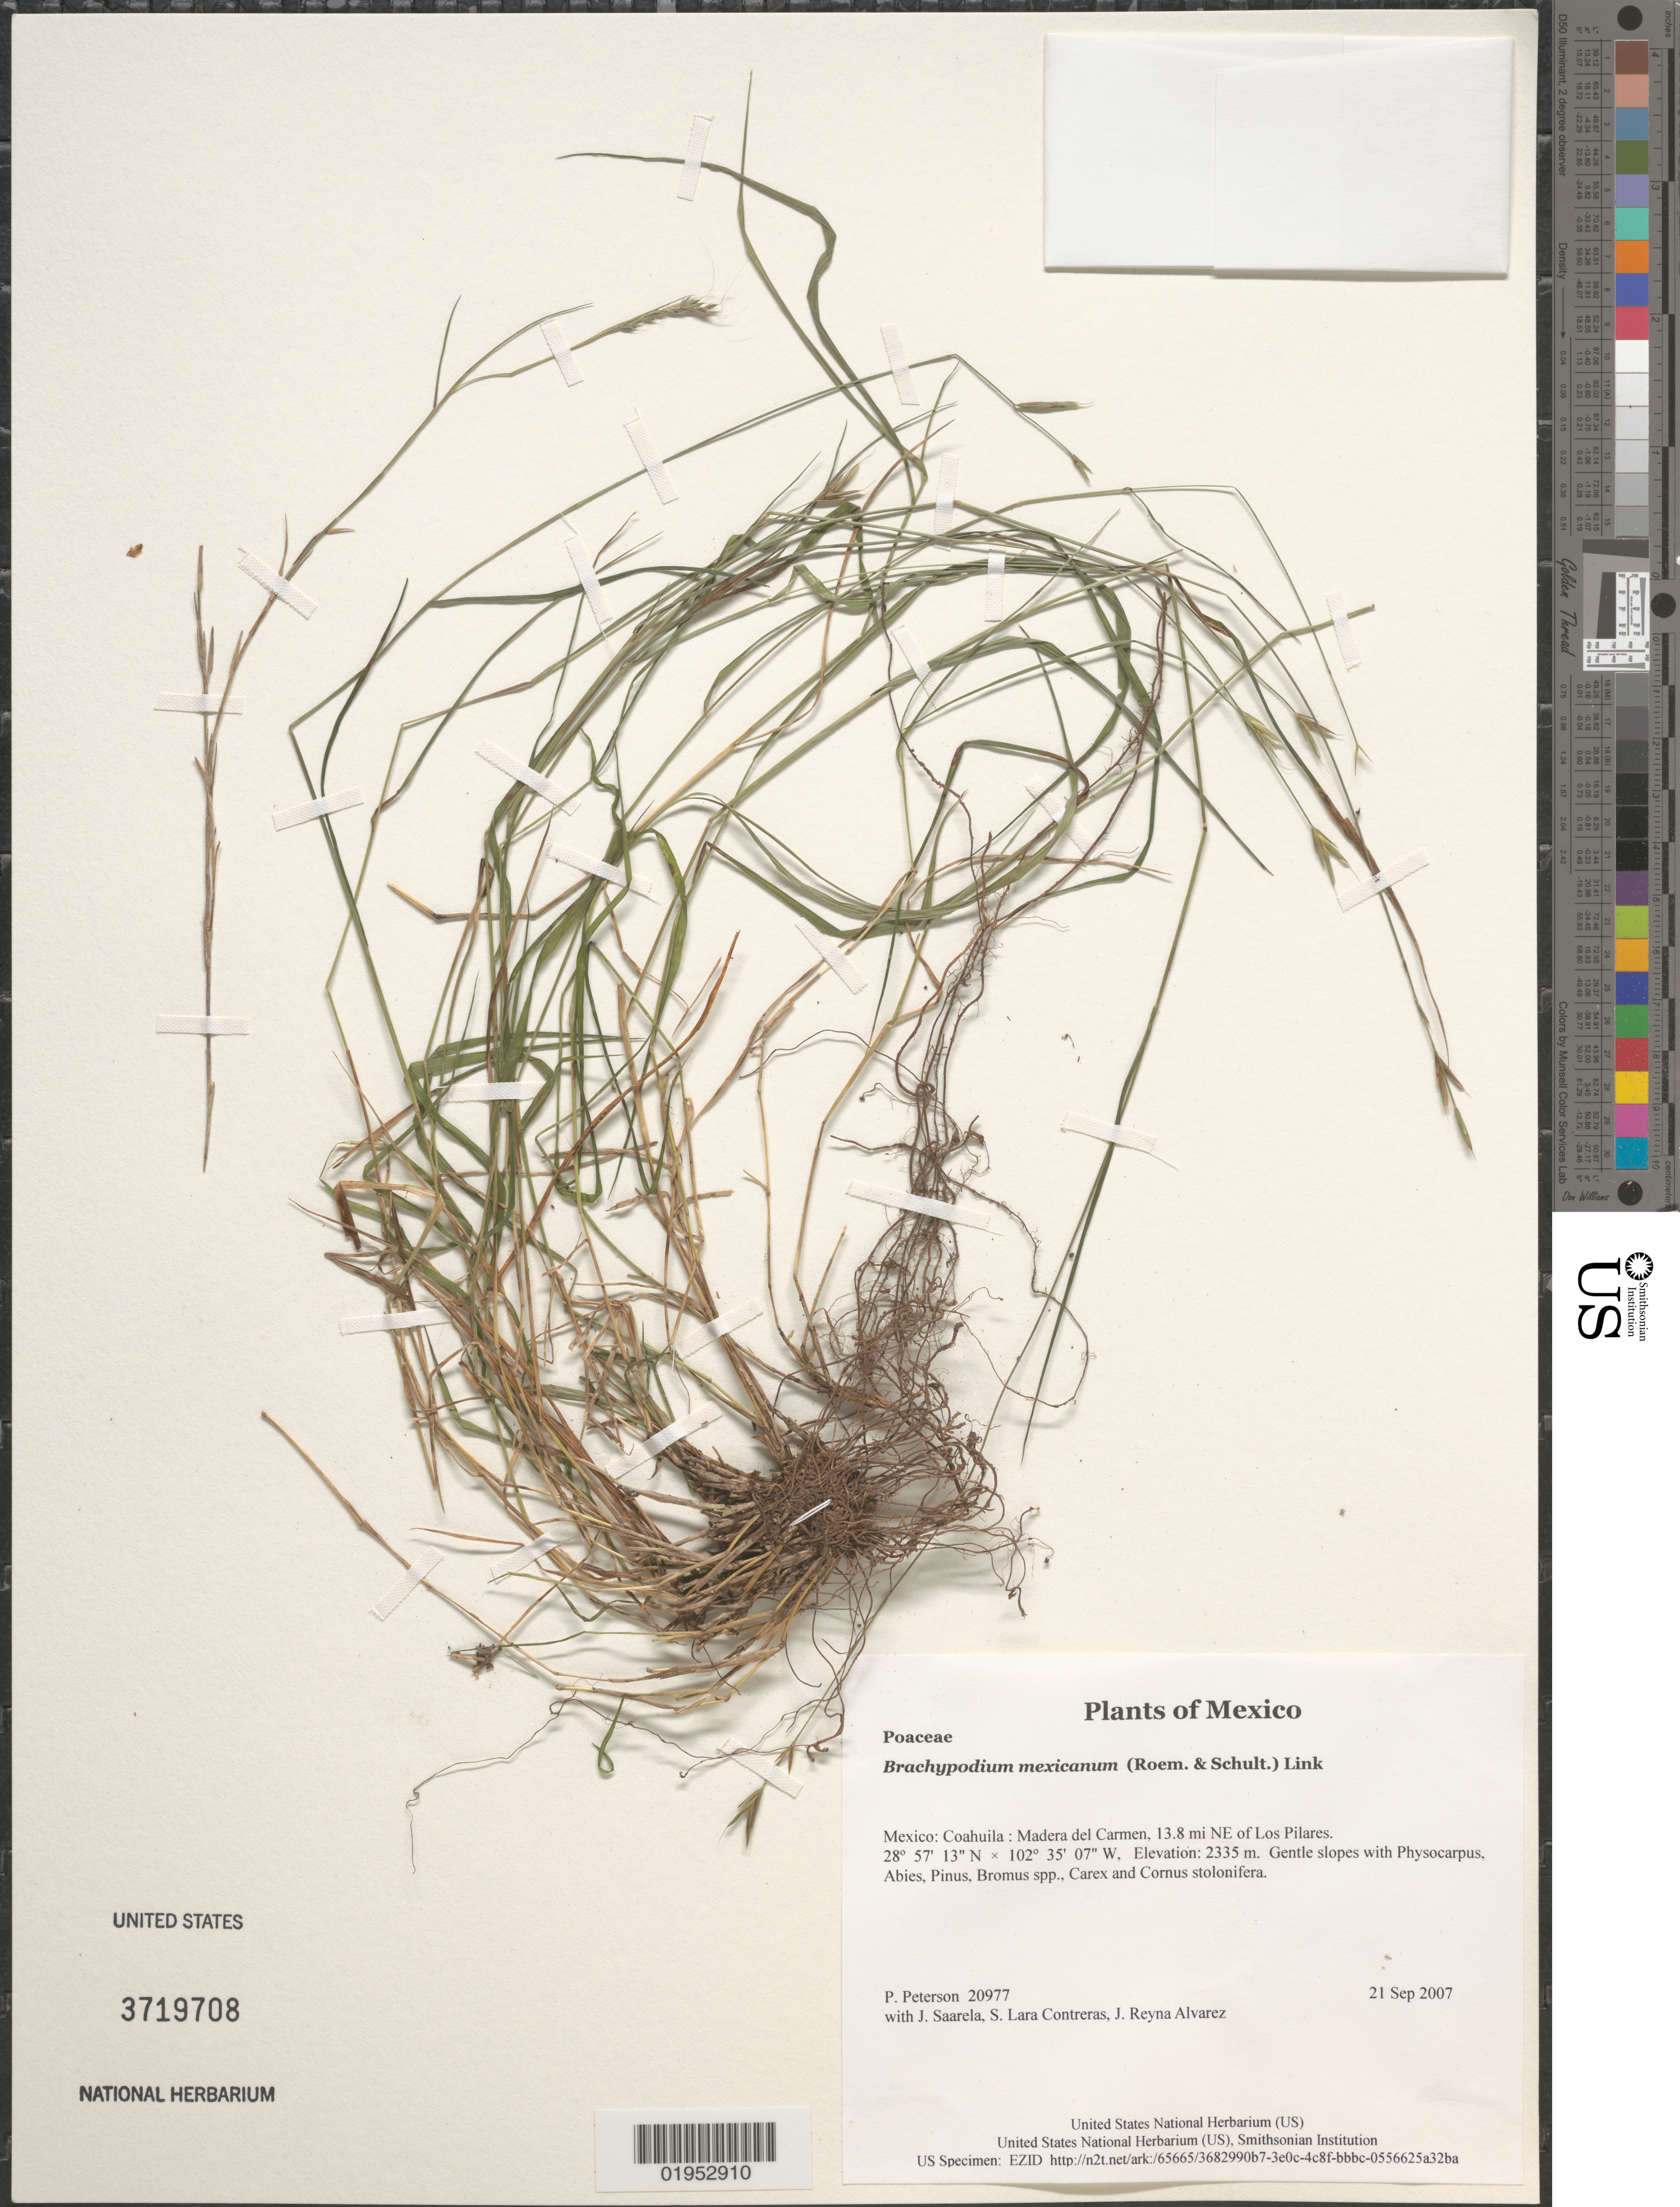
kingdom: Plantae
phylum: Tracheophyta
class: Liliopsida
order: Poales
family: Poaceae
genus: Brachypodium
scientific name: Brachypodium mexicanum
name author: (Roem. & Schult.) Link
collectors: P. M. Peterson, J. Saarela, S. Lara Contreras & J. Reyna Alvarez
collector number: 20977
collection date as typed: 21 Sep 2007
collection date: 2007-09-21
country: Mexico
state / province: Coahuila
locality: Madera del Carmen, 13.8 mi NE of Los Pilares.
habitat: Gentle slopes with Physocarpus, Abies, Pinus, Bromus spp., Carex and Cornus stolonifera.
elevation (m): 2335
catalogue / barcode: US 3719708